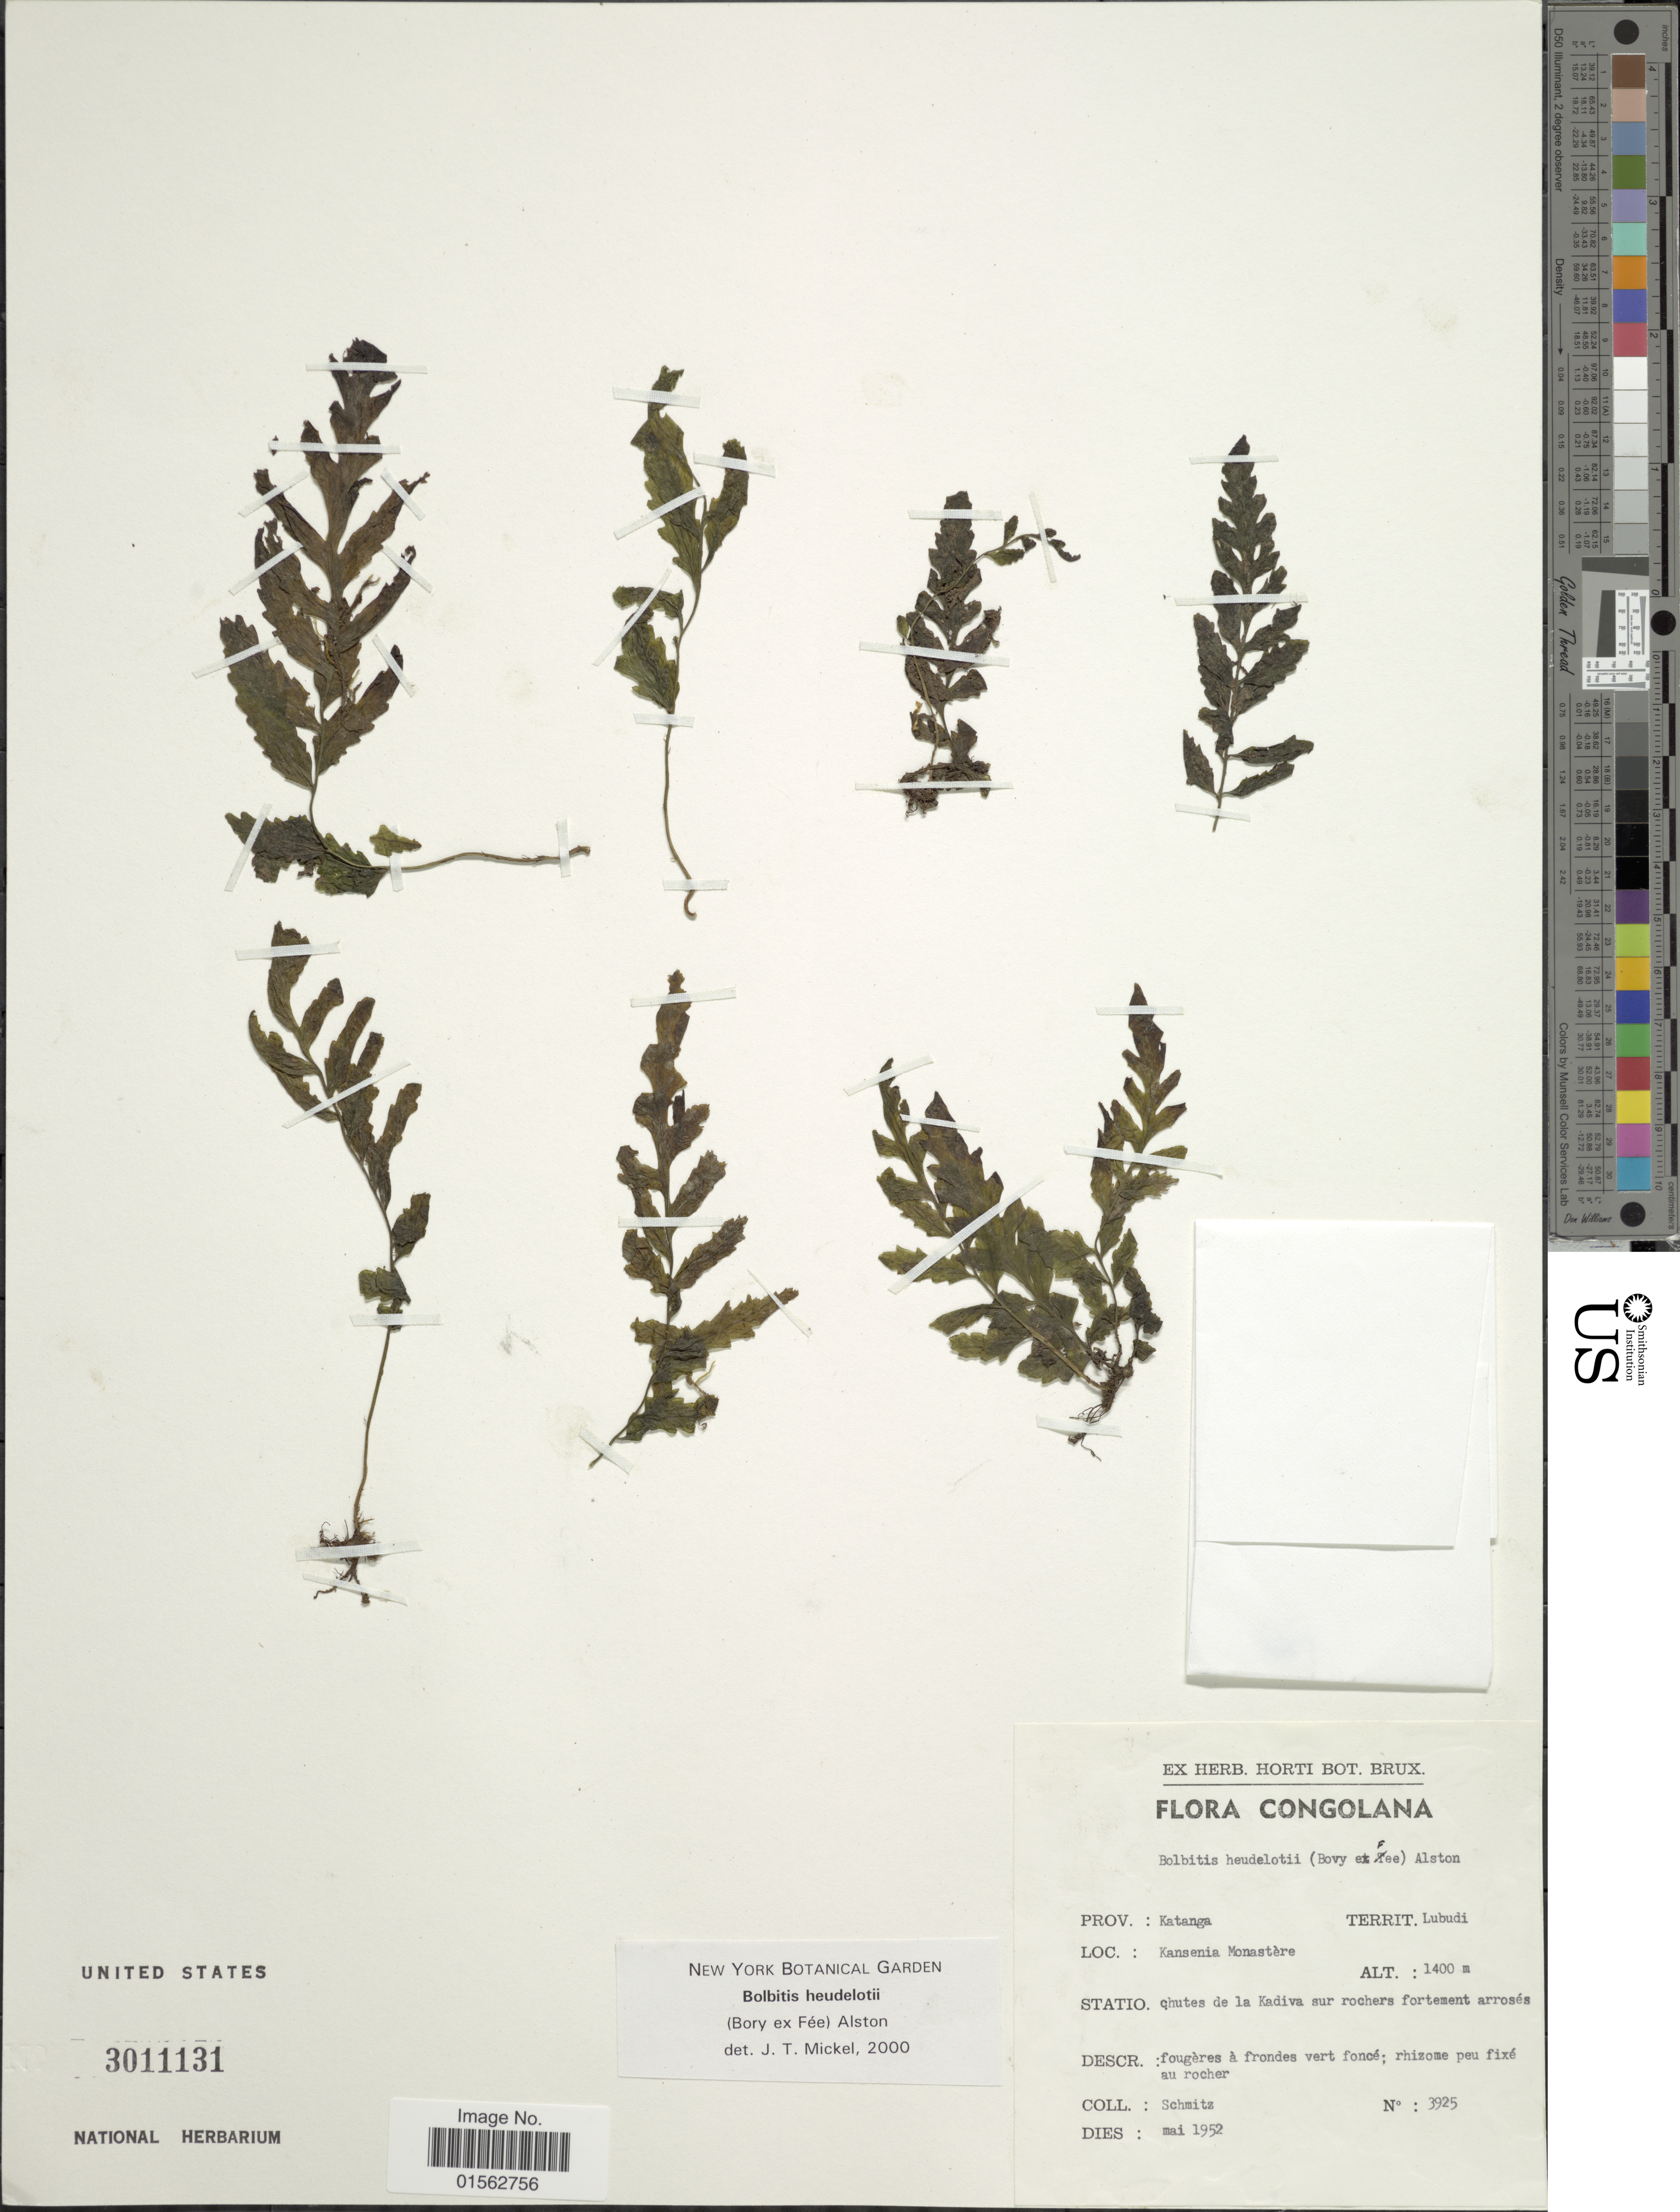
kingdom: Plantae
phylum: Tracheophyta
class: Polypodiopsida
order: Polypodiales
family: Dryopteridaceae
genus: Bolbitis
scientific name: Bolbitis heudelotii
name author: (Bory ex Fée) Alston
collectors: -. Schmitz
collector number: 3925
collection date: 1952-05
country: Congo, Democratic Republic of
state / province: Lualaba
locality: Congolana, Lubudi, Kansenia Monastére, chutes de la Kadiva sur rochers fortement arrosés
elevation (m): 1400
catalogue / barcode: US 3011131